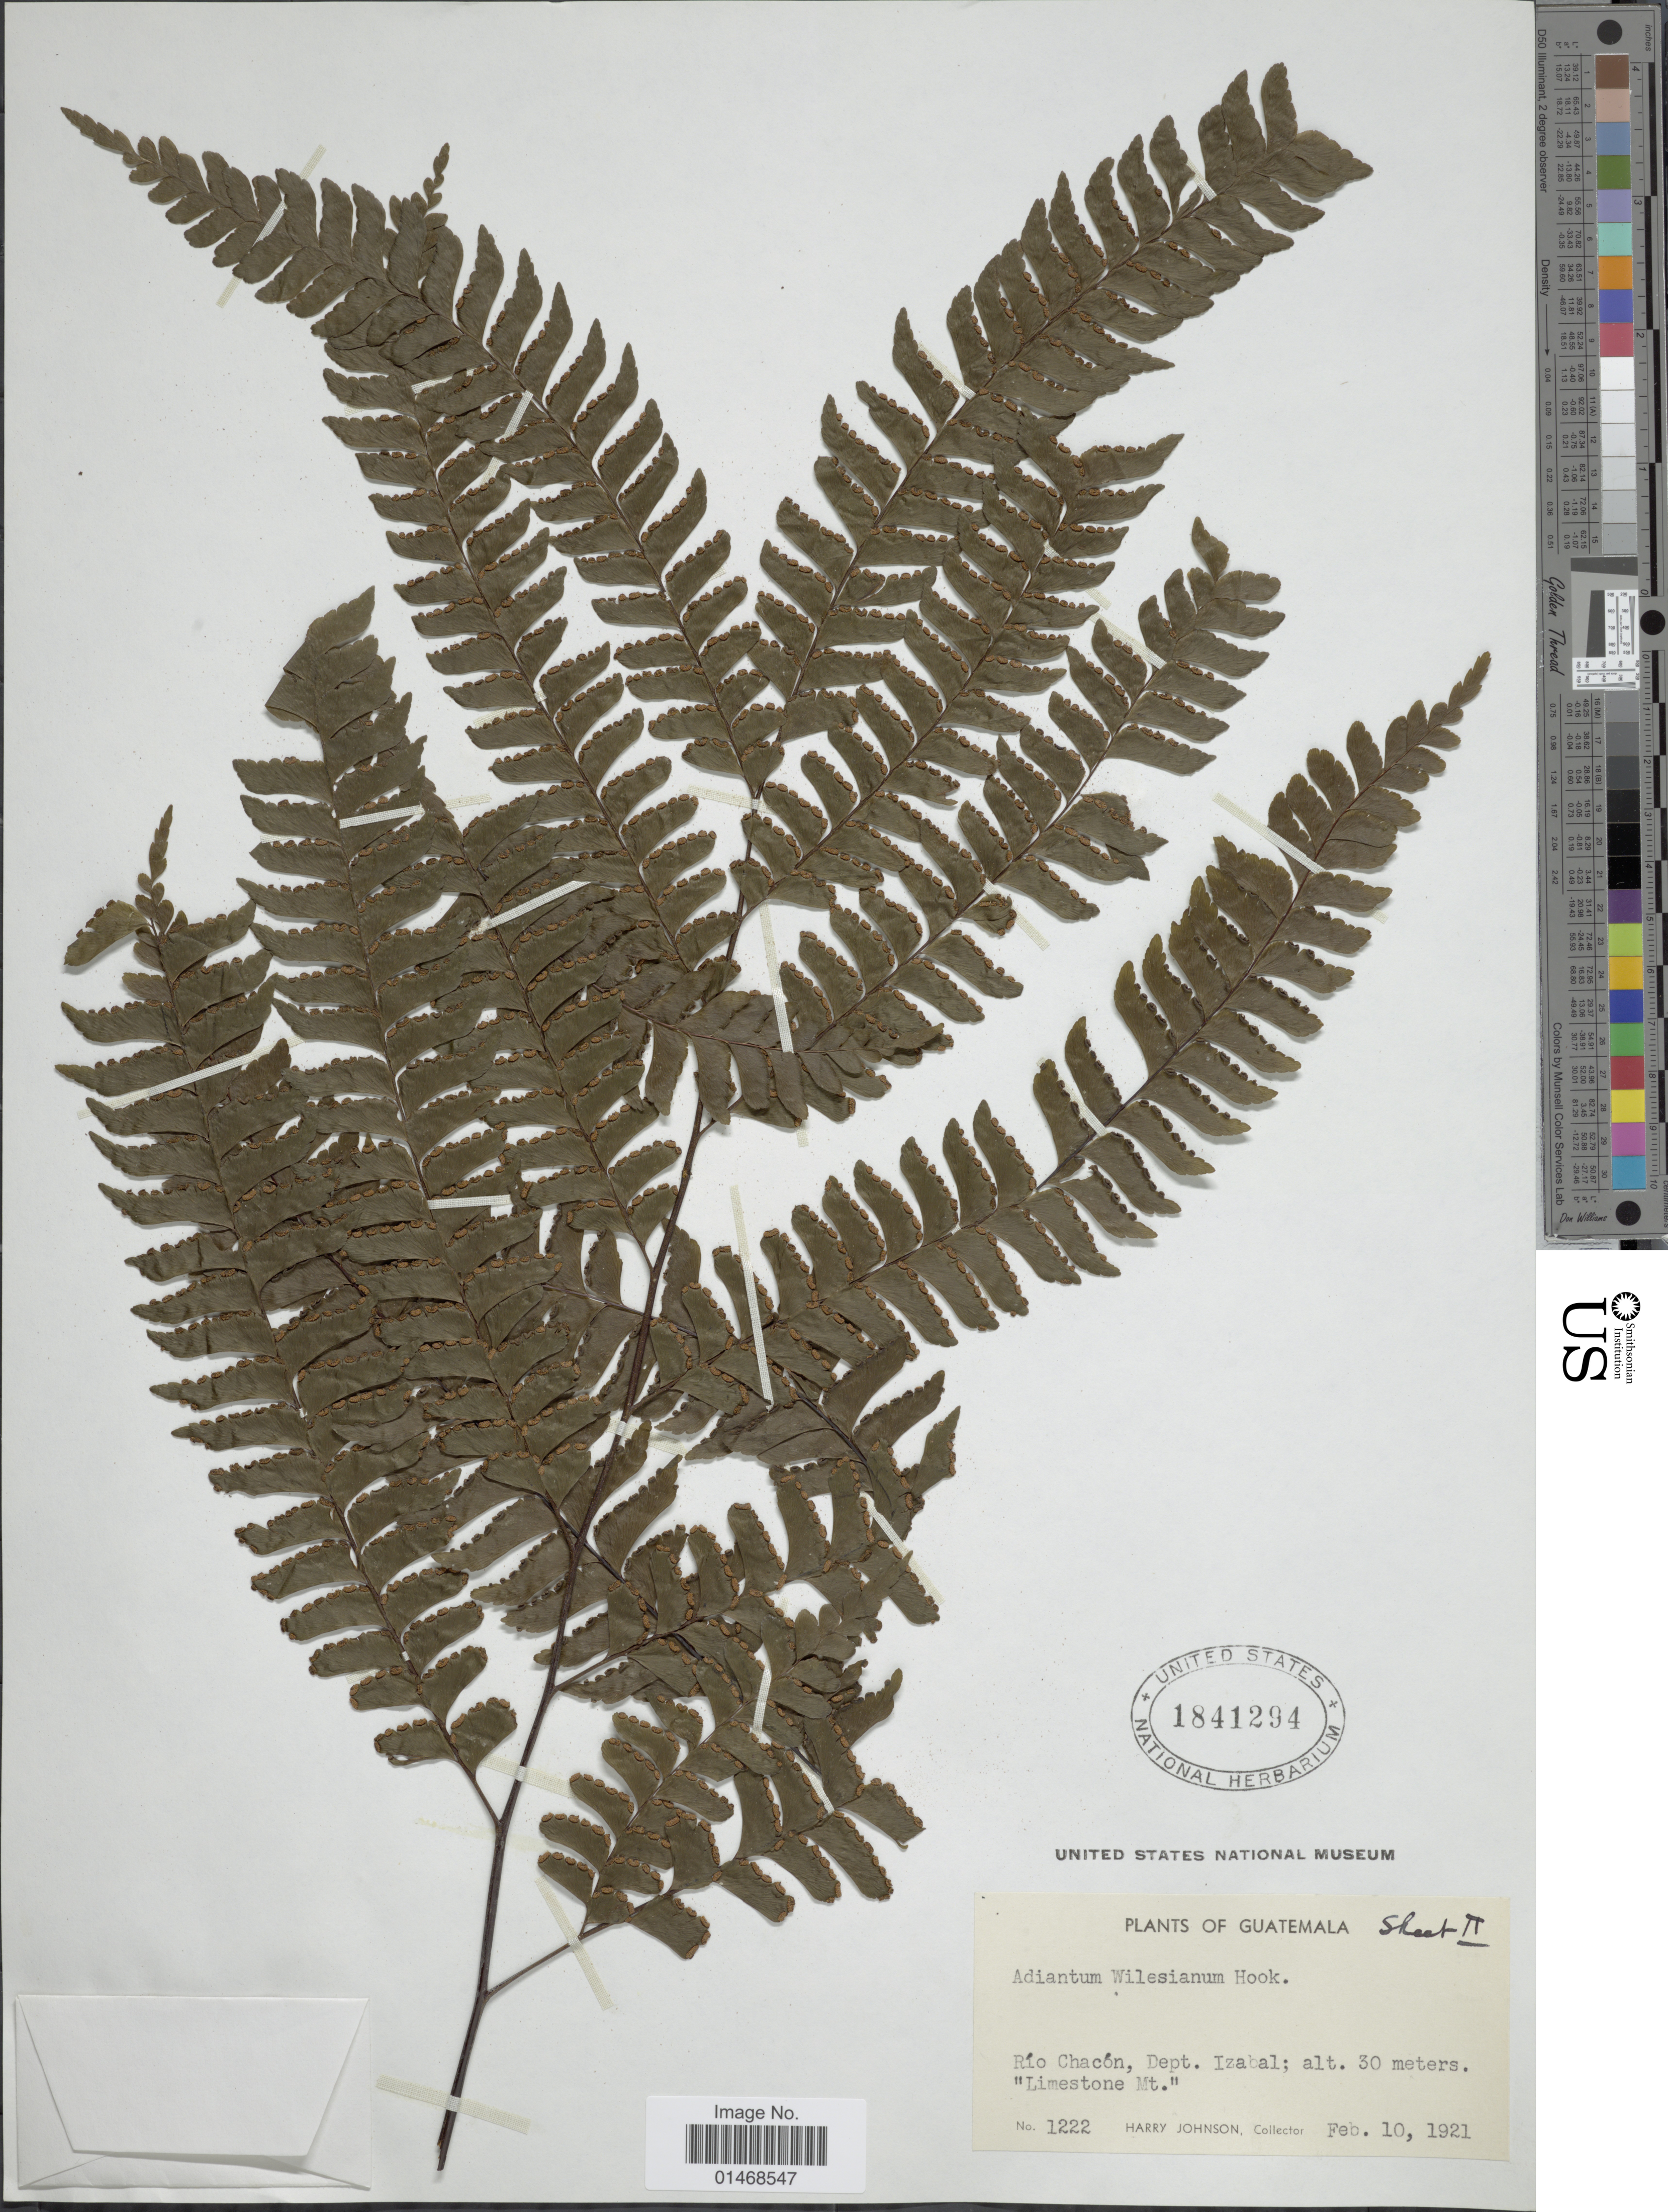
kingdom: Plantae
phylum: Tracheophyta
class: Polypodiopsida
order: Polypodiales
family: Pteridaceae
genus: Adiantum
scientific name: Adiantum wilesianum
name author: Hook.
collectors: H. Johnson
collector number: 1222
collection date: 1921-02-10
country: Guatemala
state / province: Izabal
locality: Río Chacón, Dept. Izabal; 'Limestone Mt'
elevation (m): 30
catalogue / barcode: US 1841294